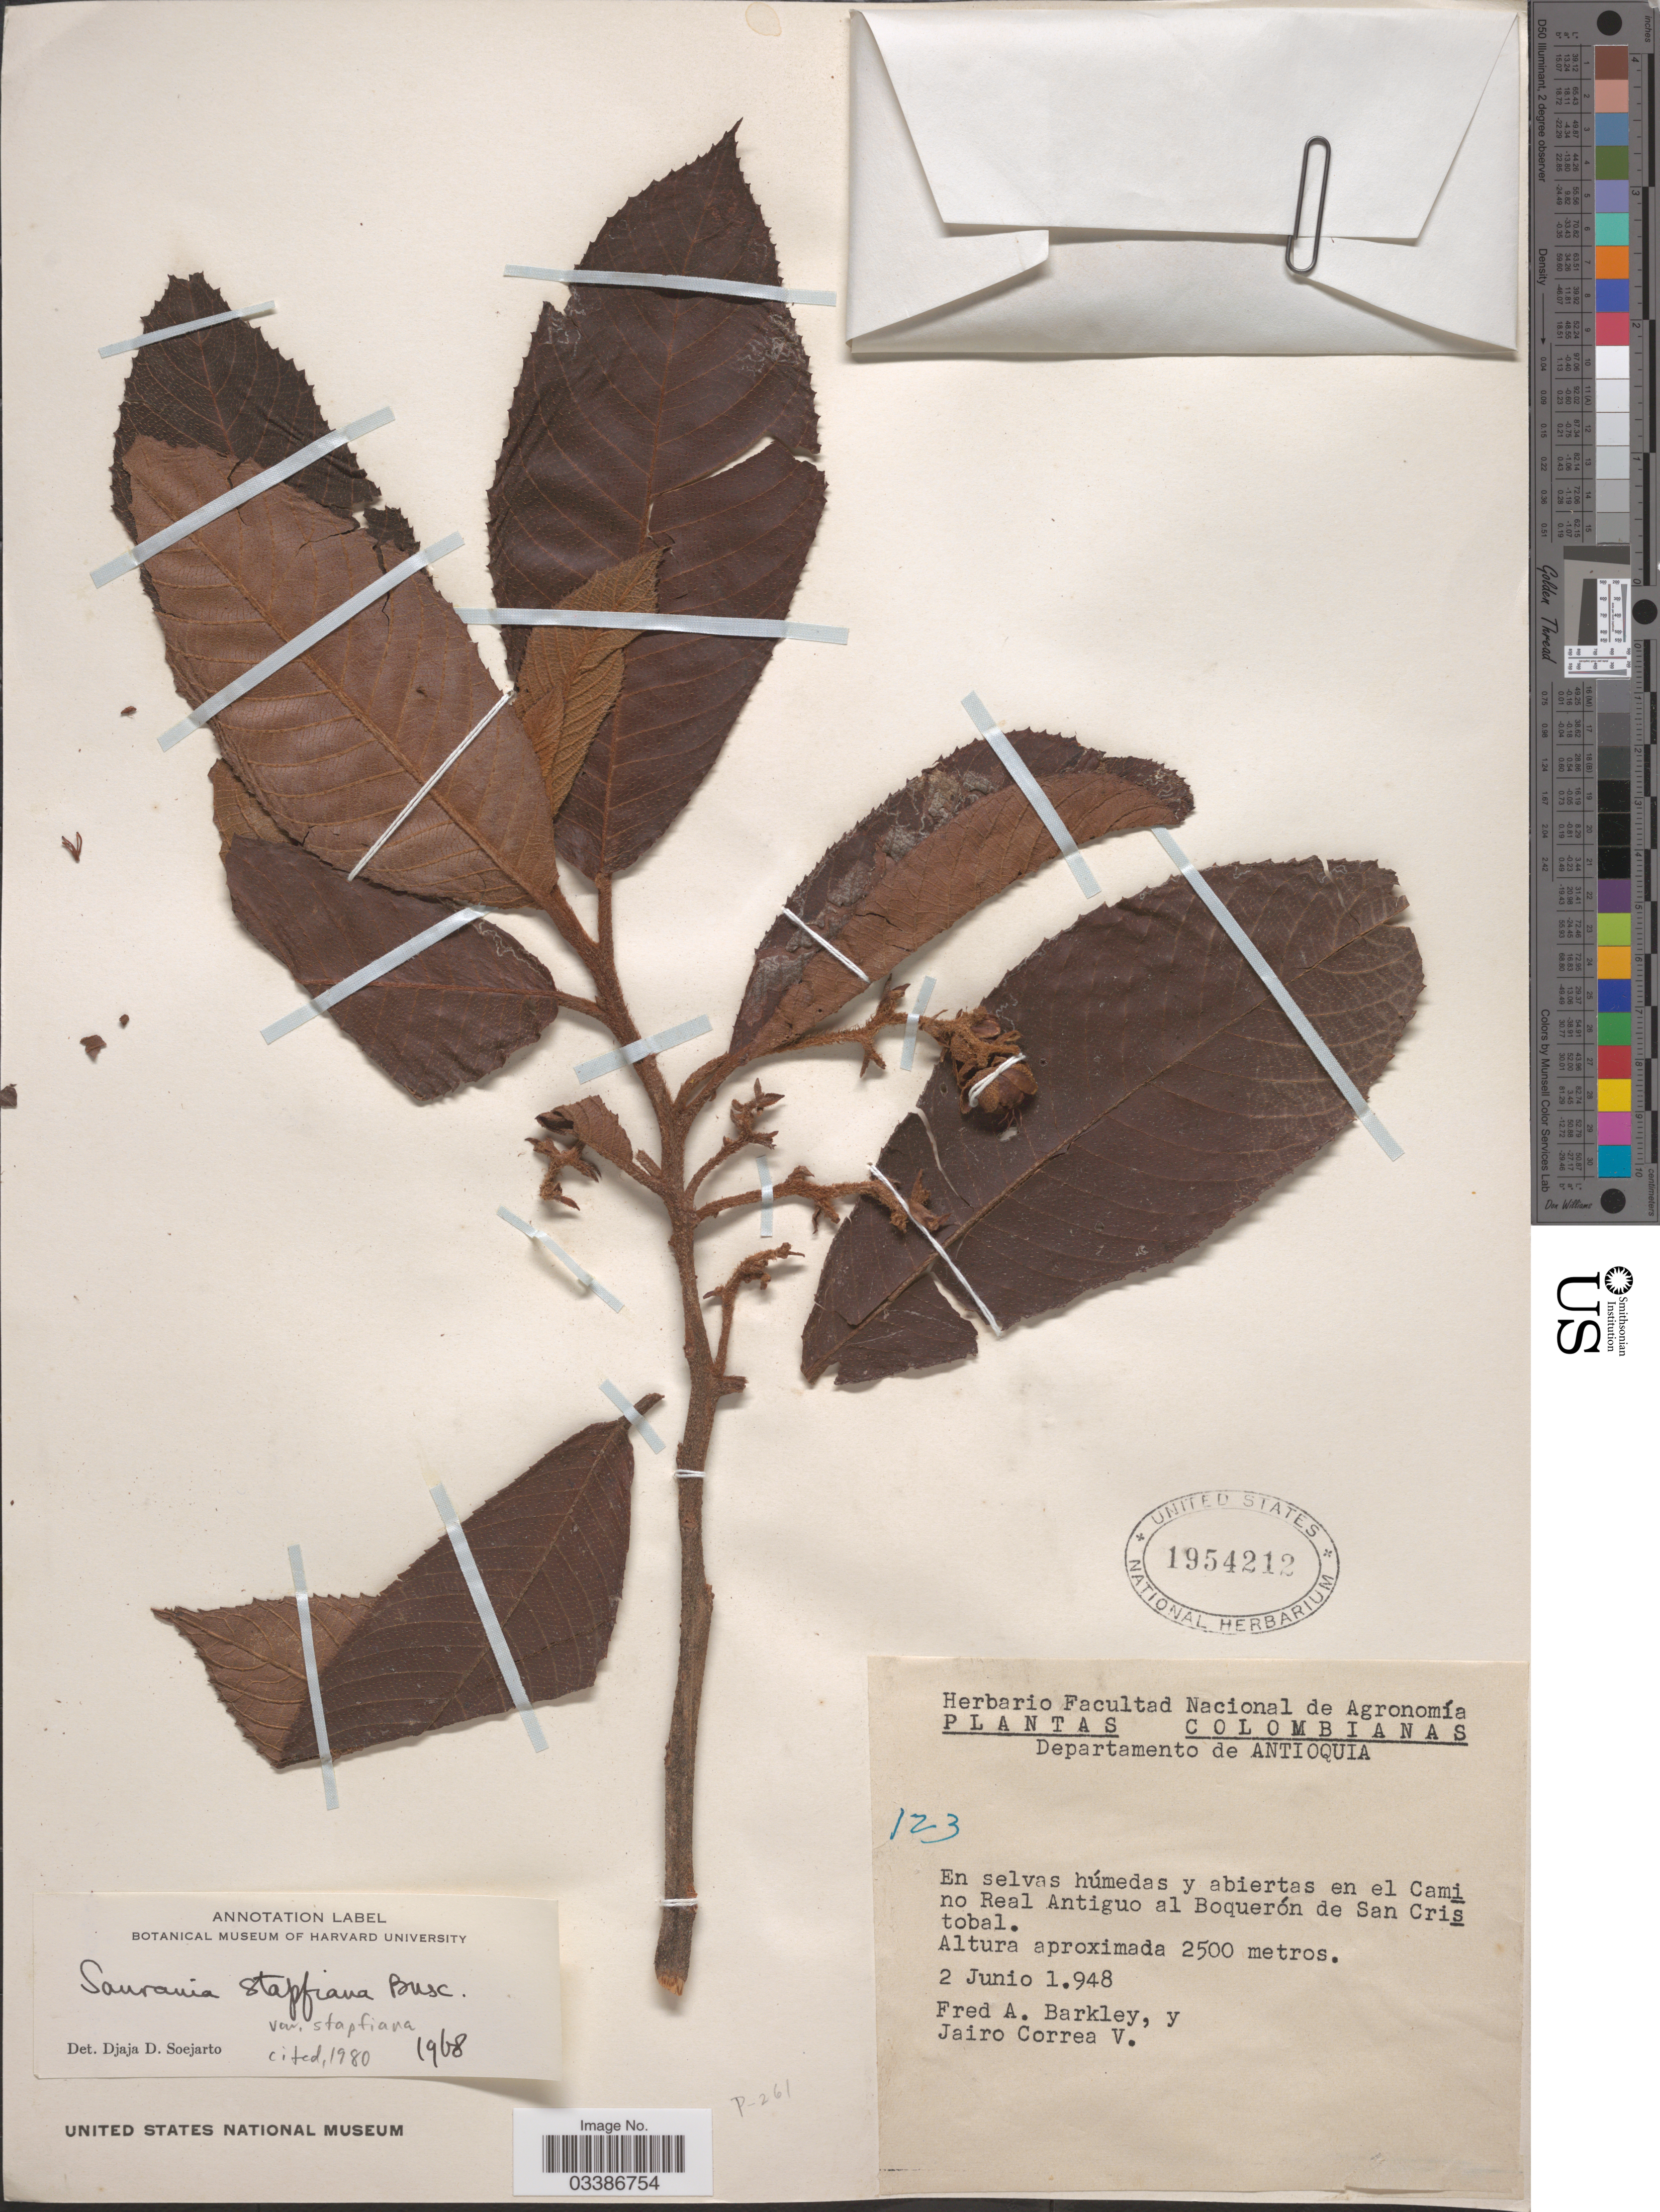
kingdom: Plantae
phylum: Tracheophyta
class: Magnoliopsida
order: Ericales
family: Actinidiaceae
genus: Saurauia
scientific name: Saurauia stapfiana var. stapfiana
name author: Buscal.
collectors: F. A. Barkley & J. Correa V.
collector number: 123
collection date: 1948-06-02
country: Colombia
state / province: Antioquia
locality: Departamento de Antioquia. En selvas húmedas y abiertas en el Camino Real Antiguo al Boquerón de San Cristobal.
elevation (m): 2500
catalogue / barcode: US 1954212